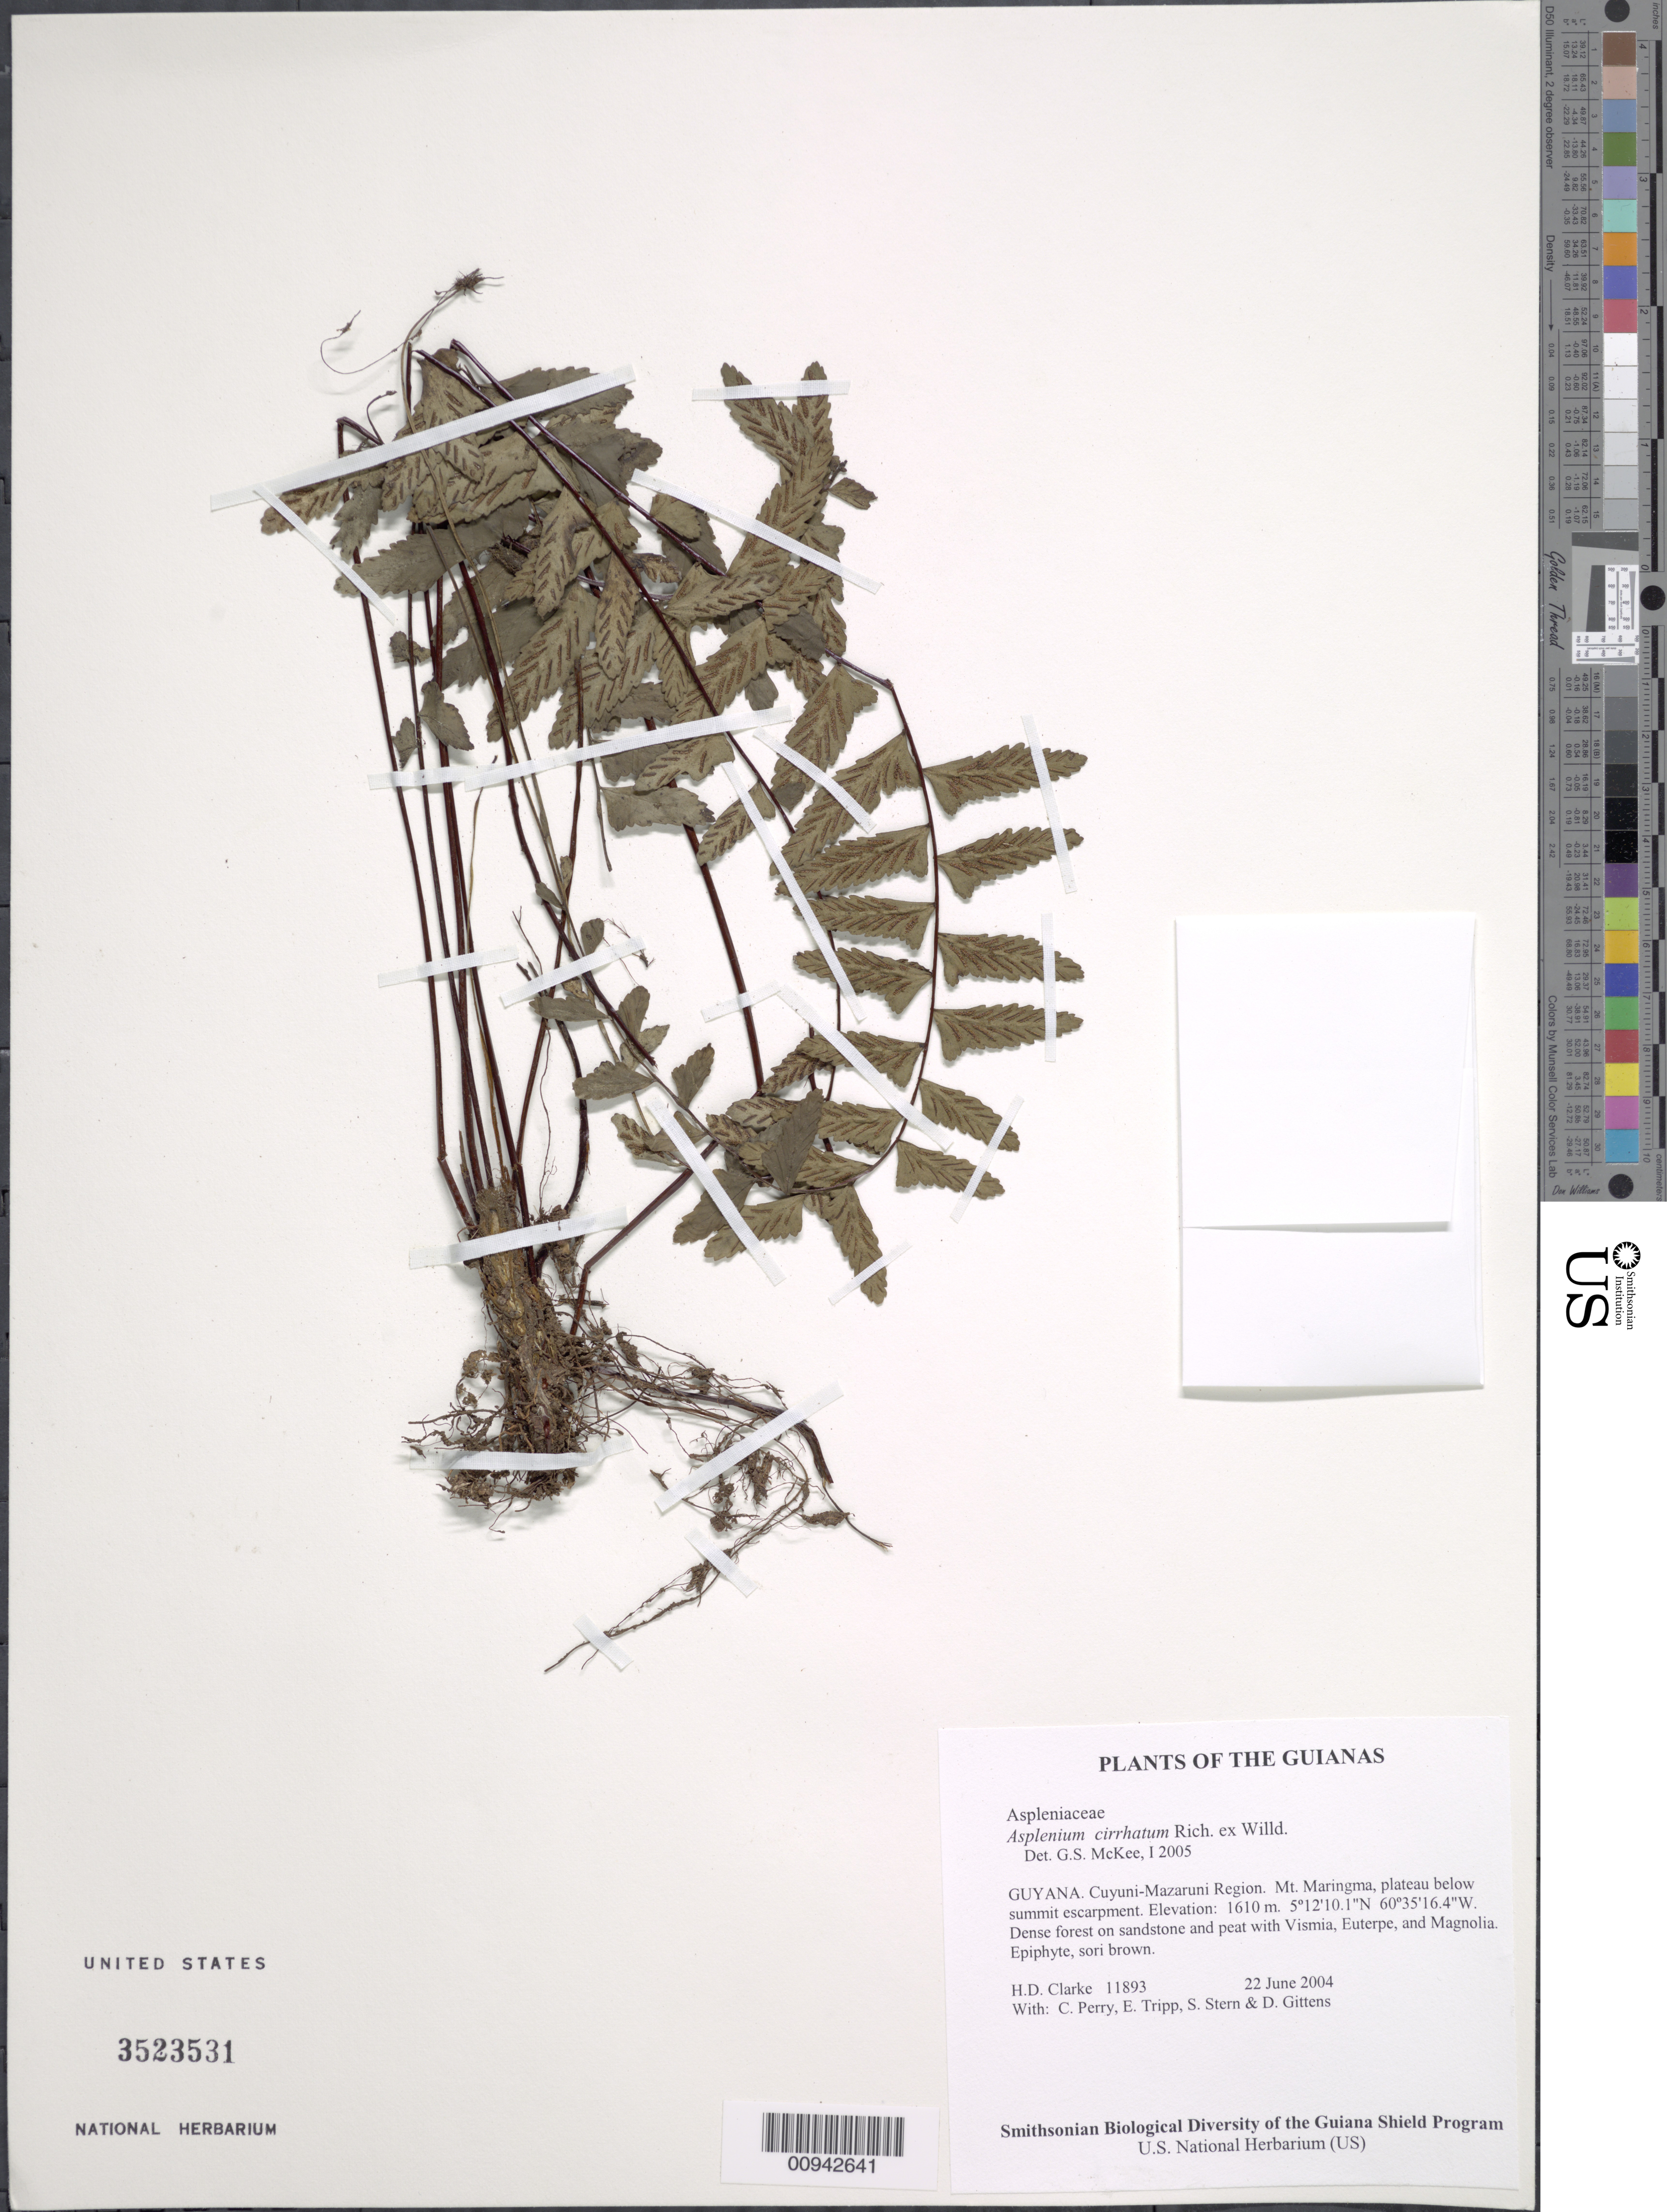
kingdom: Plantae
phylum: Tracheophyta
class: Polypodiopsida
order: Polypodiales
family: Aspleniaceae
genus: Asplenium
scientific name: Asplenium radicans var. cirrhatum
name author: (Rich. ex Willd.) Rosenst.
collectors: H. D. Clarke, C. Perry, E. Tripp, S. R. Stern & D. Gittens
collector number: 11893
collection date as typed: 22 June 2004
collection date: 2004-06-22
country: Guyana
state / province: Cuyuni-Mazaruni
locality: Mt. Maringma, plateau below summit escarpment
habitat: Dense forest on sandstone and peat with Vismia, Euterpe, and Magnolia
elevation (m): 1610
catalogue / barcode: US 3523531